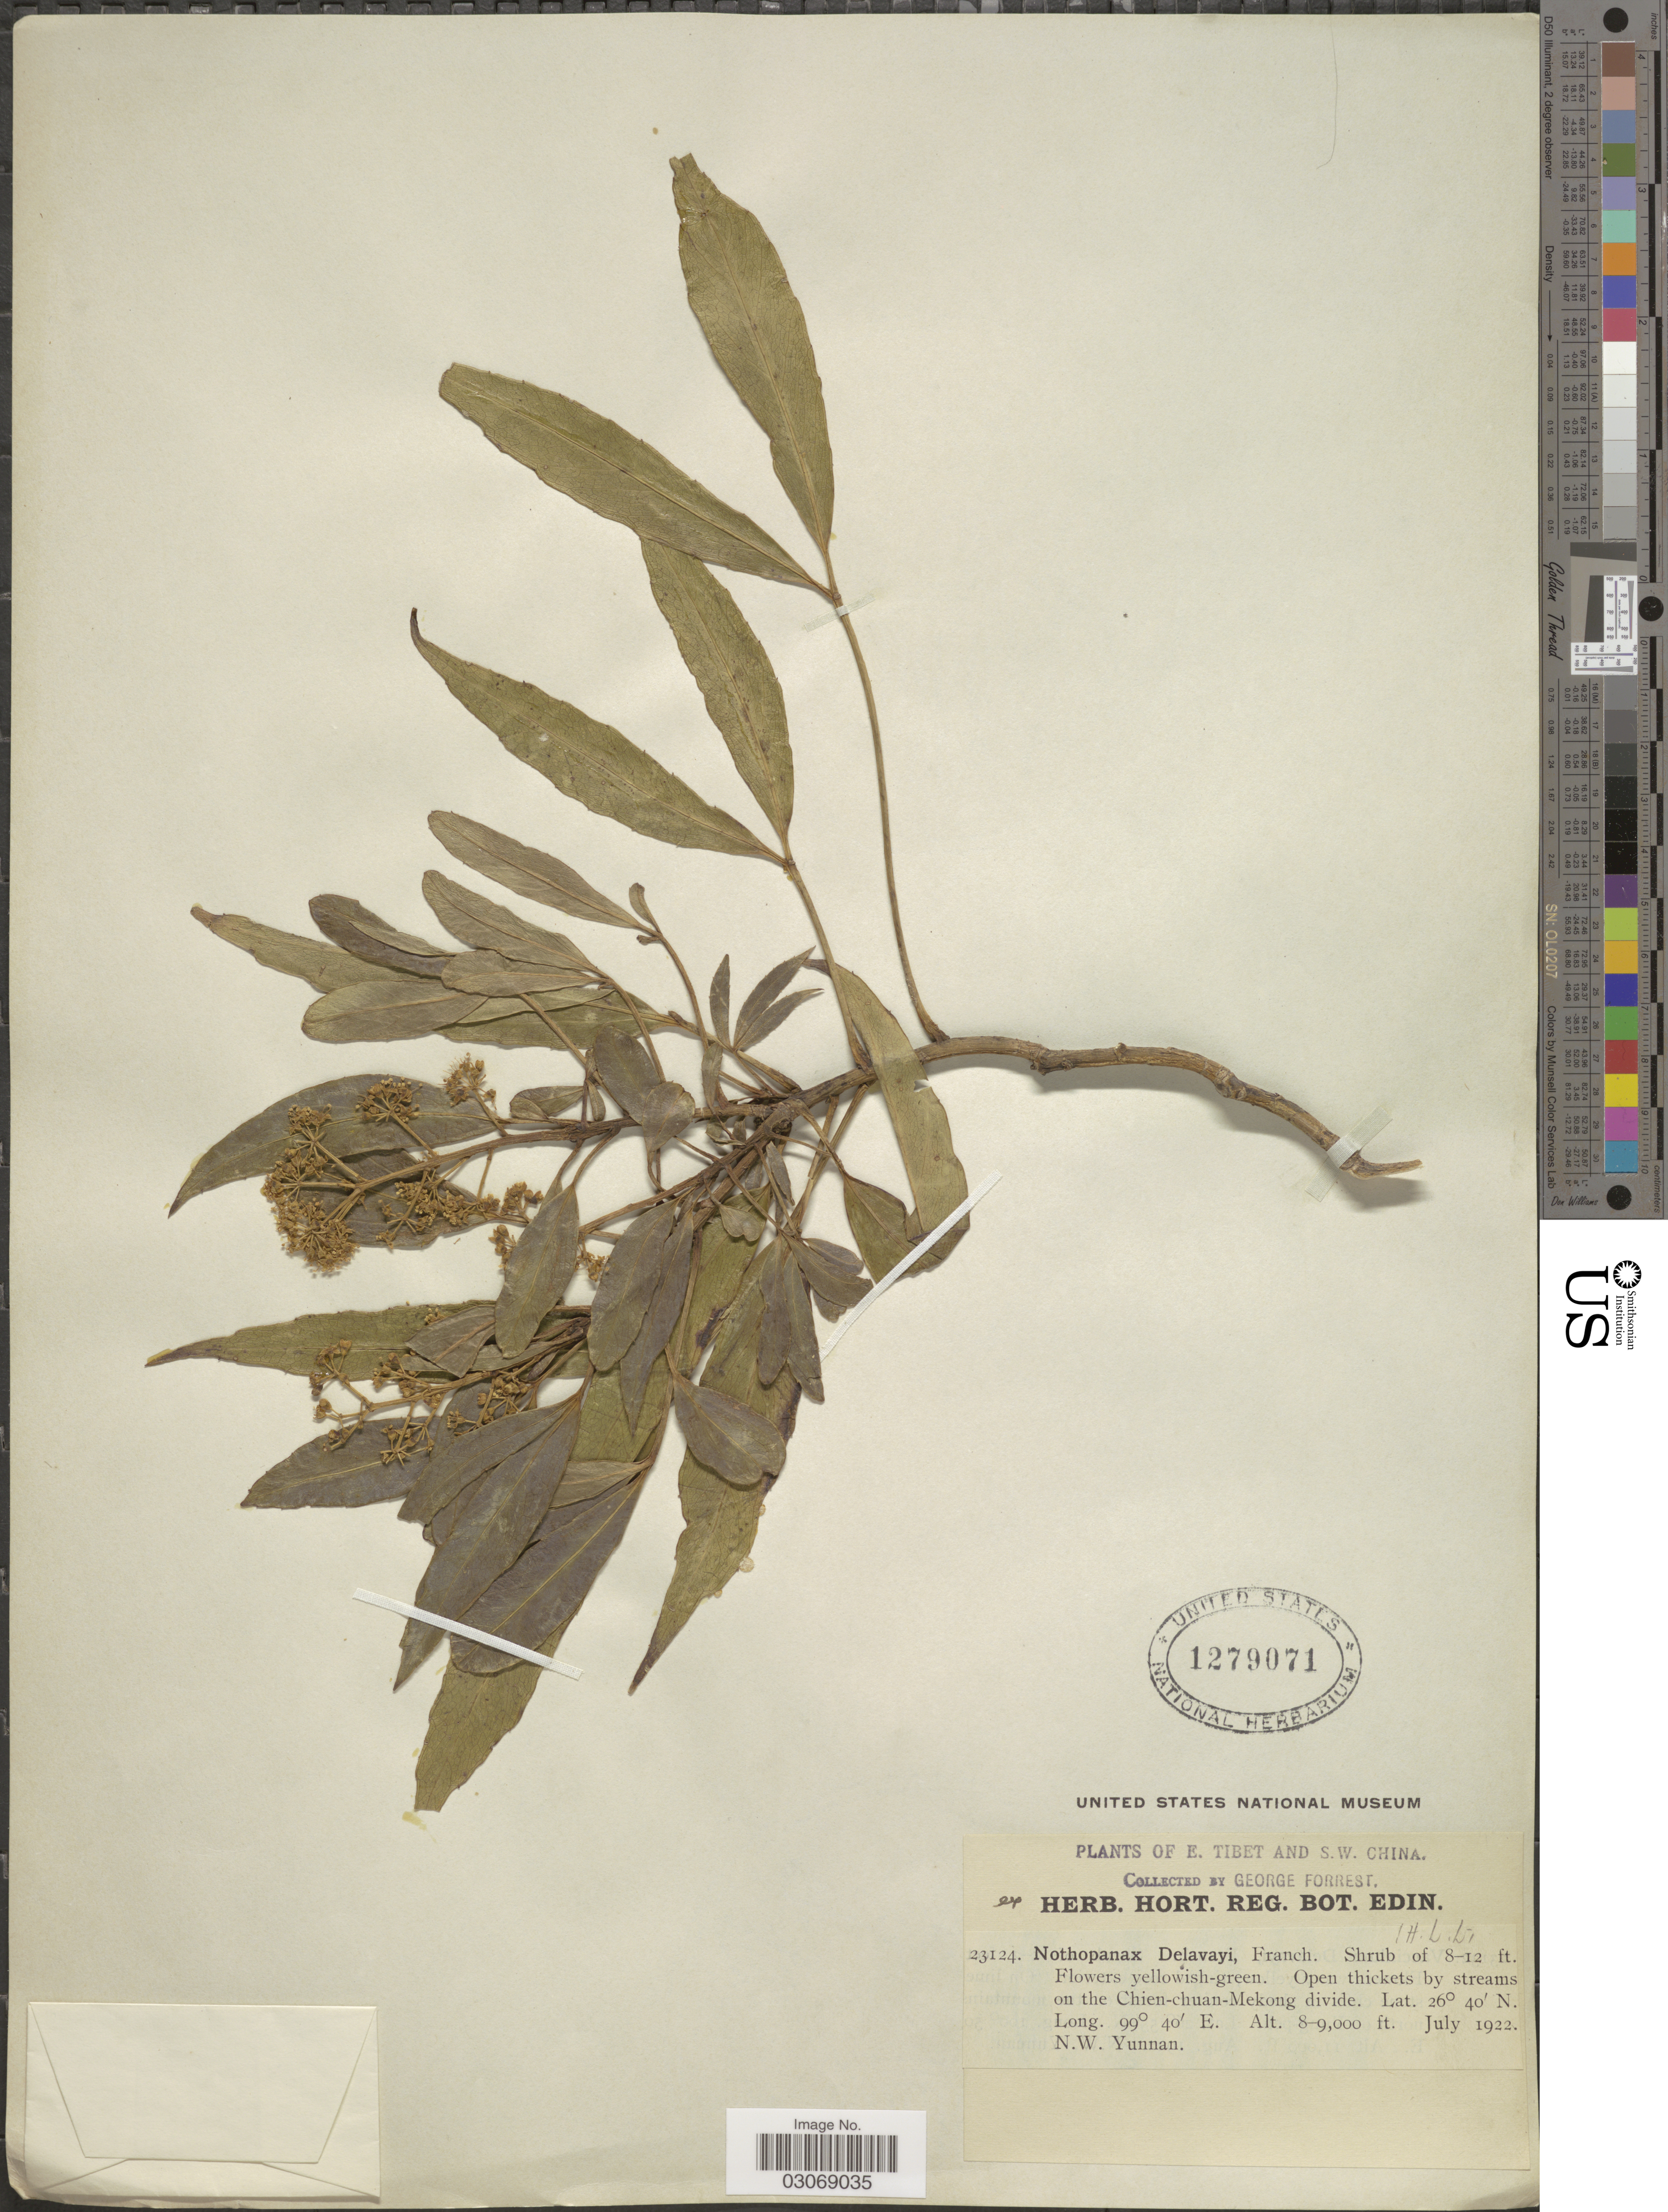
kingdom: Plantae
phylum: Tracheophyta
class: Magnoliopsida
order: Apiales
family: Araliaceae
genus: Nothopanax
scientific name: Nothopanax delavayi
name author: (Franch.) Harms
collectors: G. Forrest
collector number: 23124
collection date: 1922-07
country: China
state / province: Xizang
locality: E. Tibet and S.W. China. Open thickets by streams on the Chien-chuan-Mekong divide.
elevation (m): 2438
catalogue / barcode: US 1279071